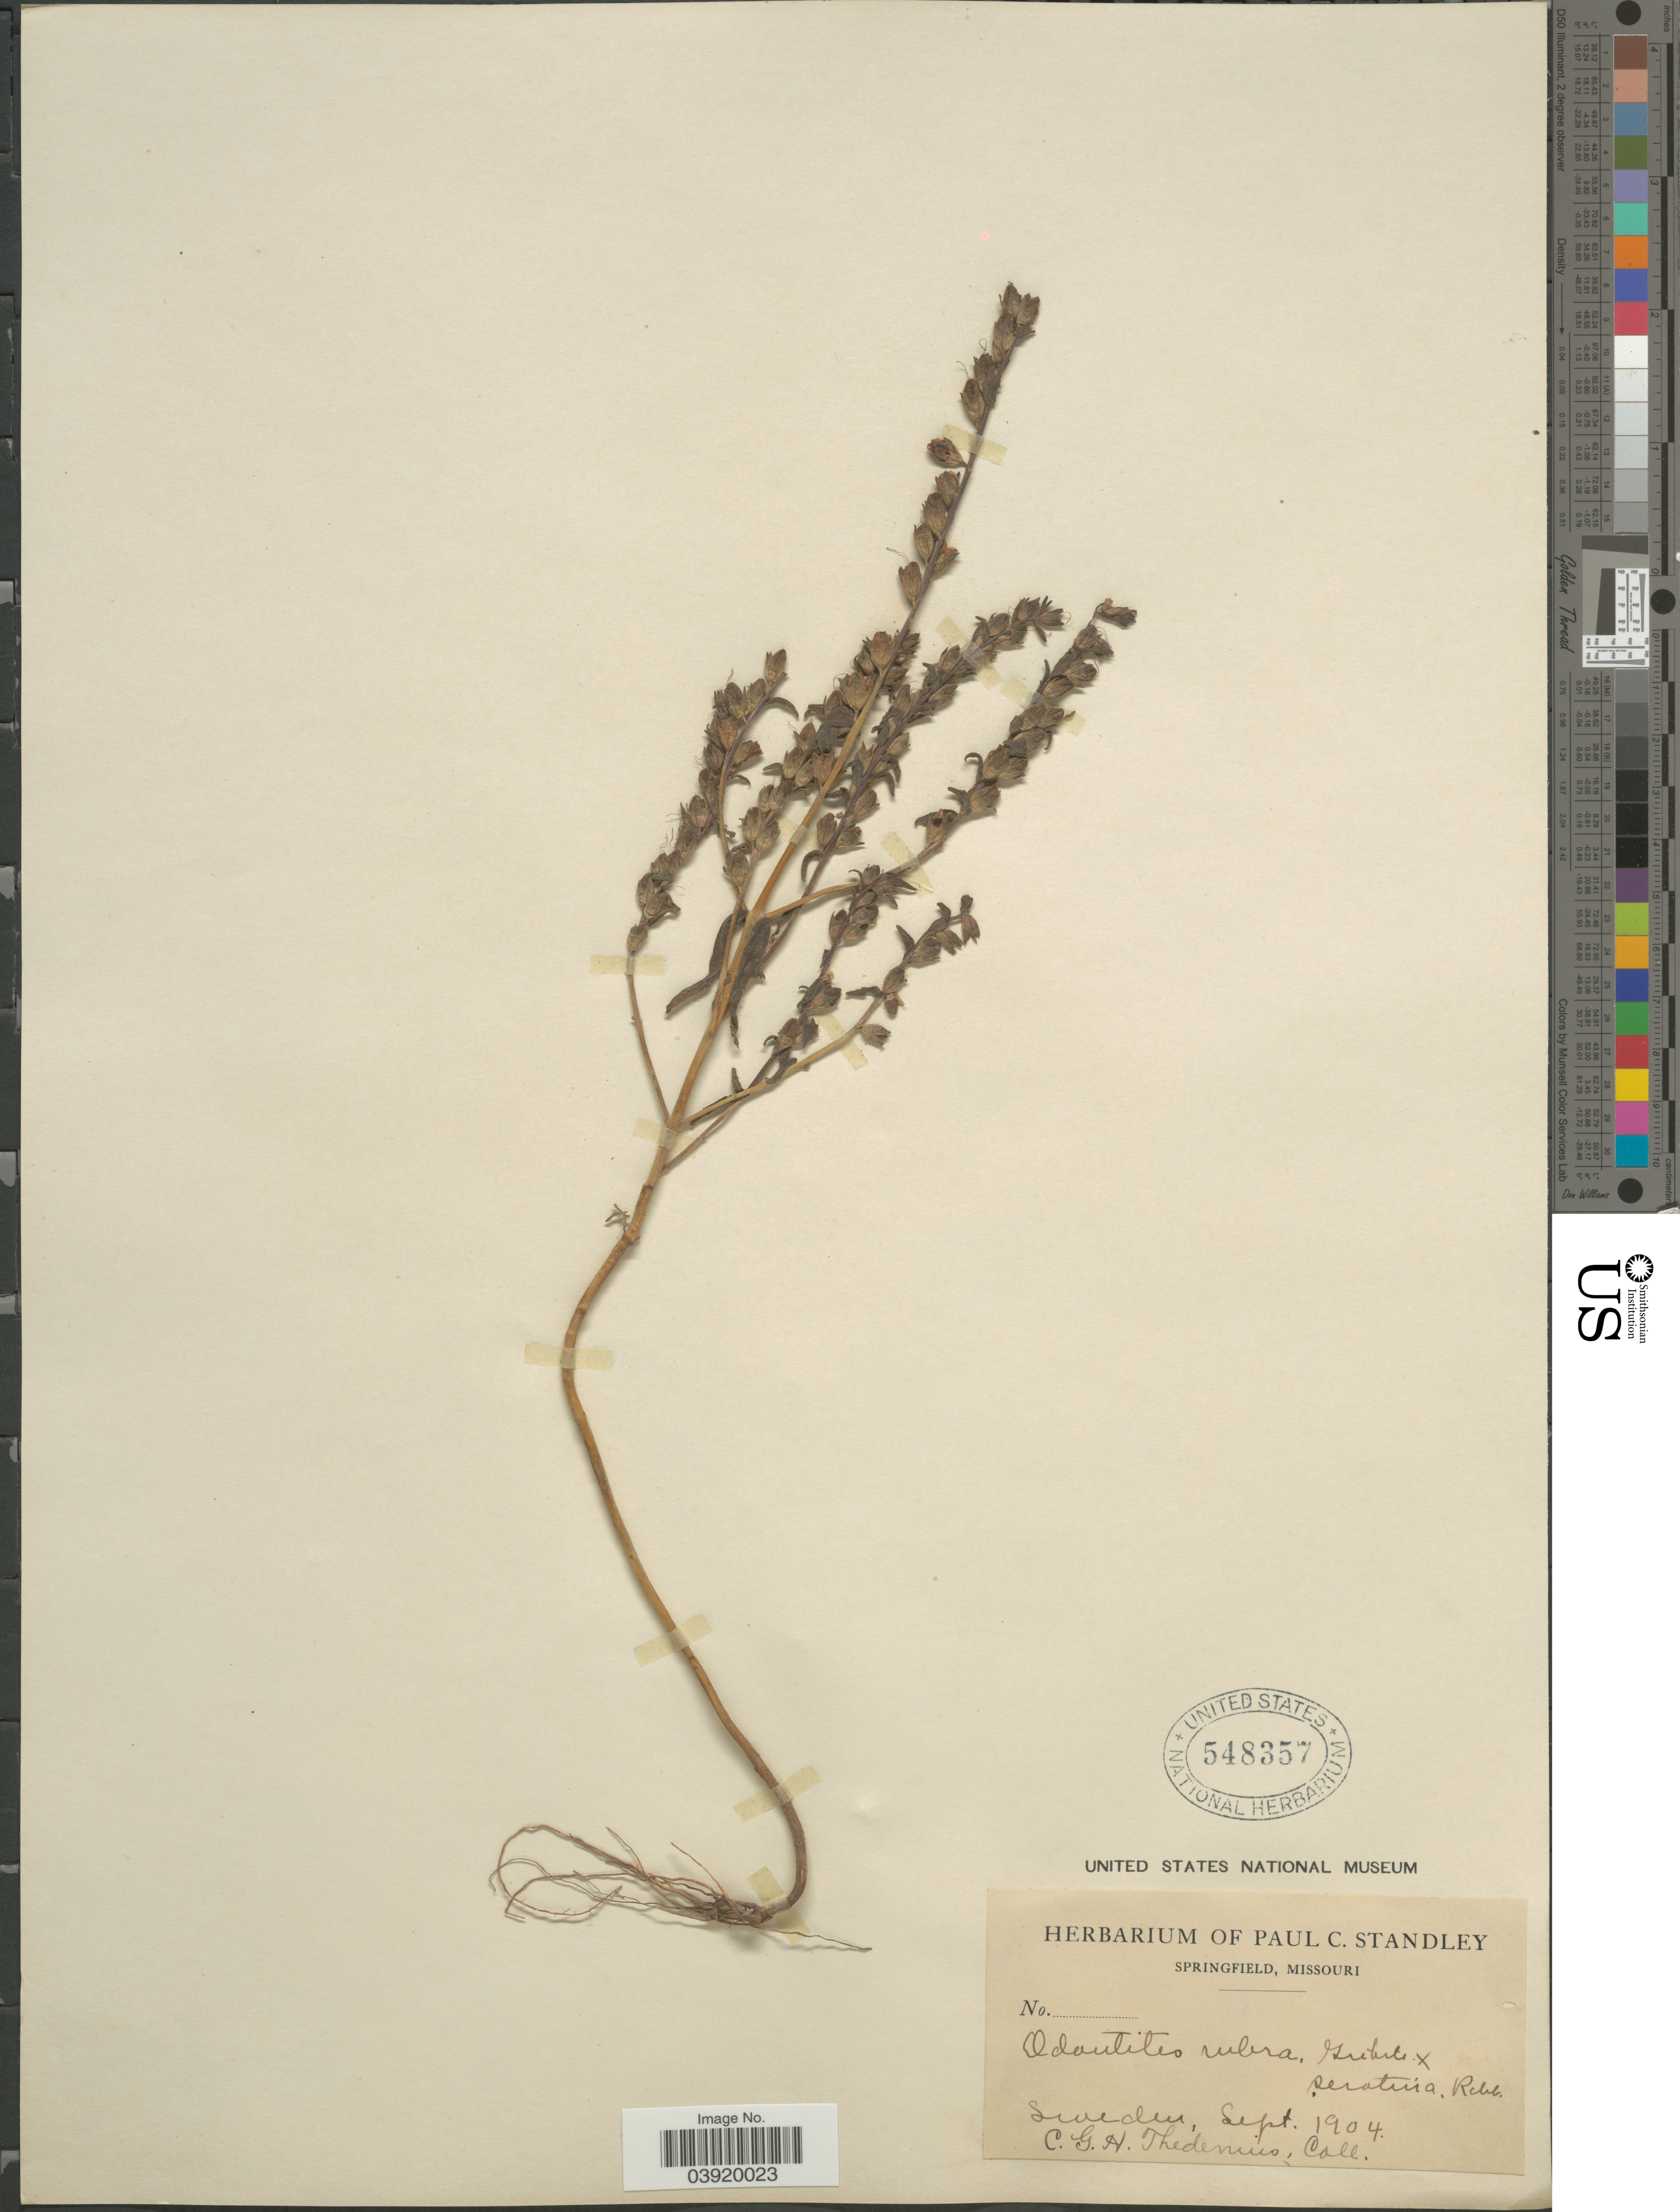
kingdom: Plantae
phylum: Tracheophyta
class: Magnoliopsida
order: Lamiales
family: Orobanchaceae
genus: Odontites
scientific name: Odontites vulgaris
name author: Moench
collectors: C. Thedenuis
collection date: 1904-09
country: Sweden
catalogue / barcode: US 548357